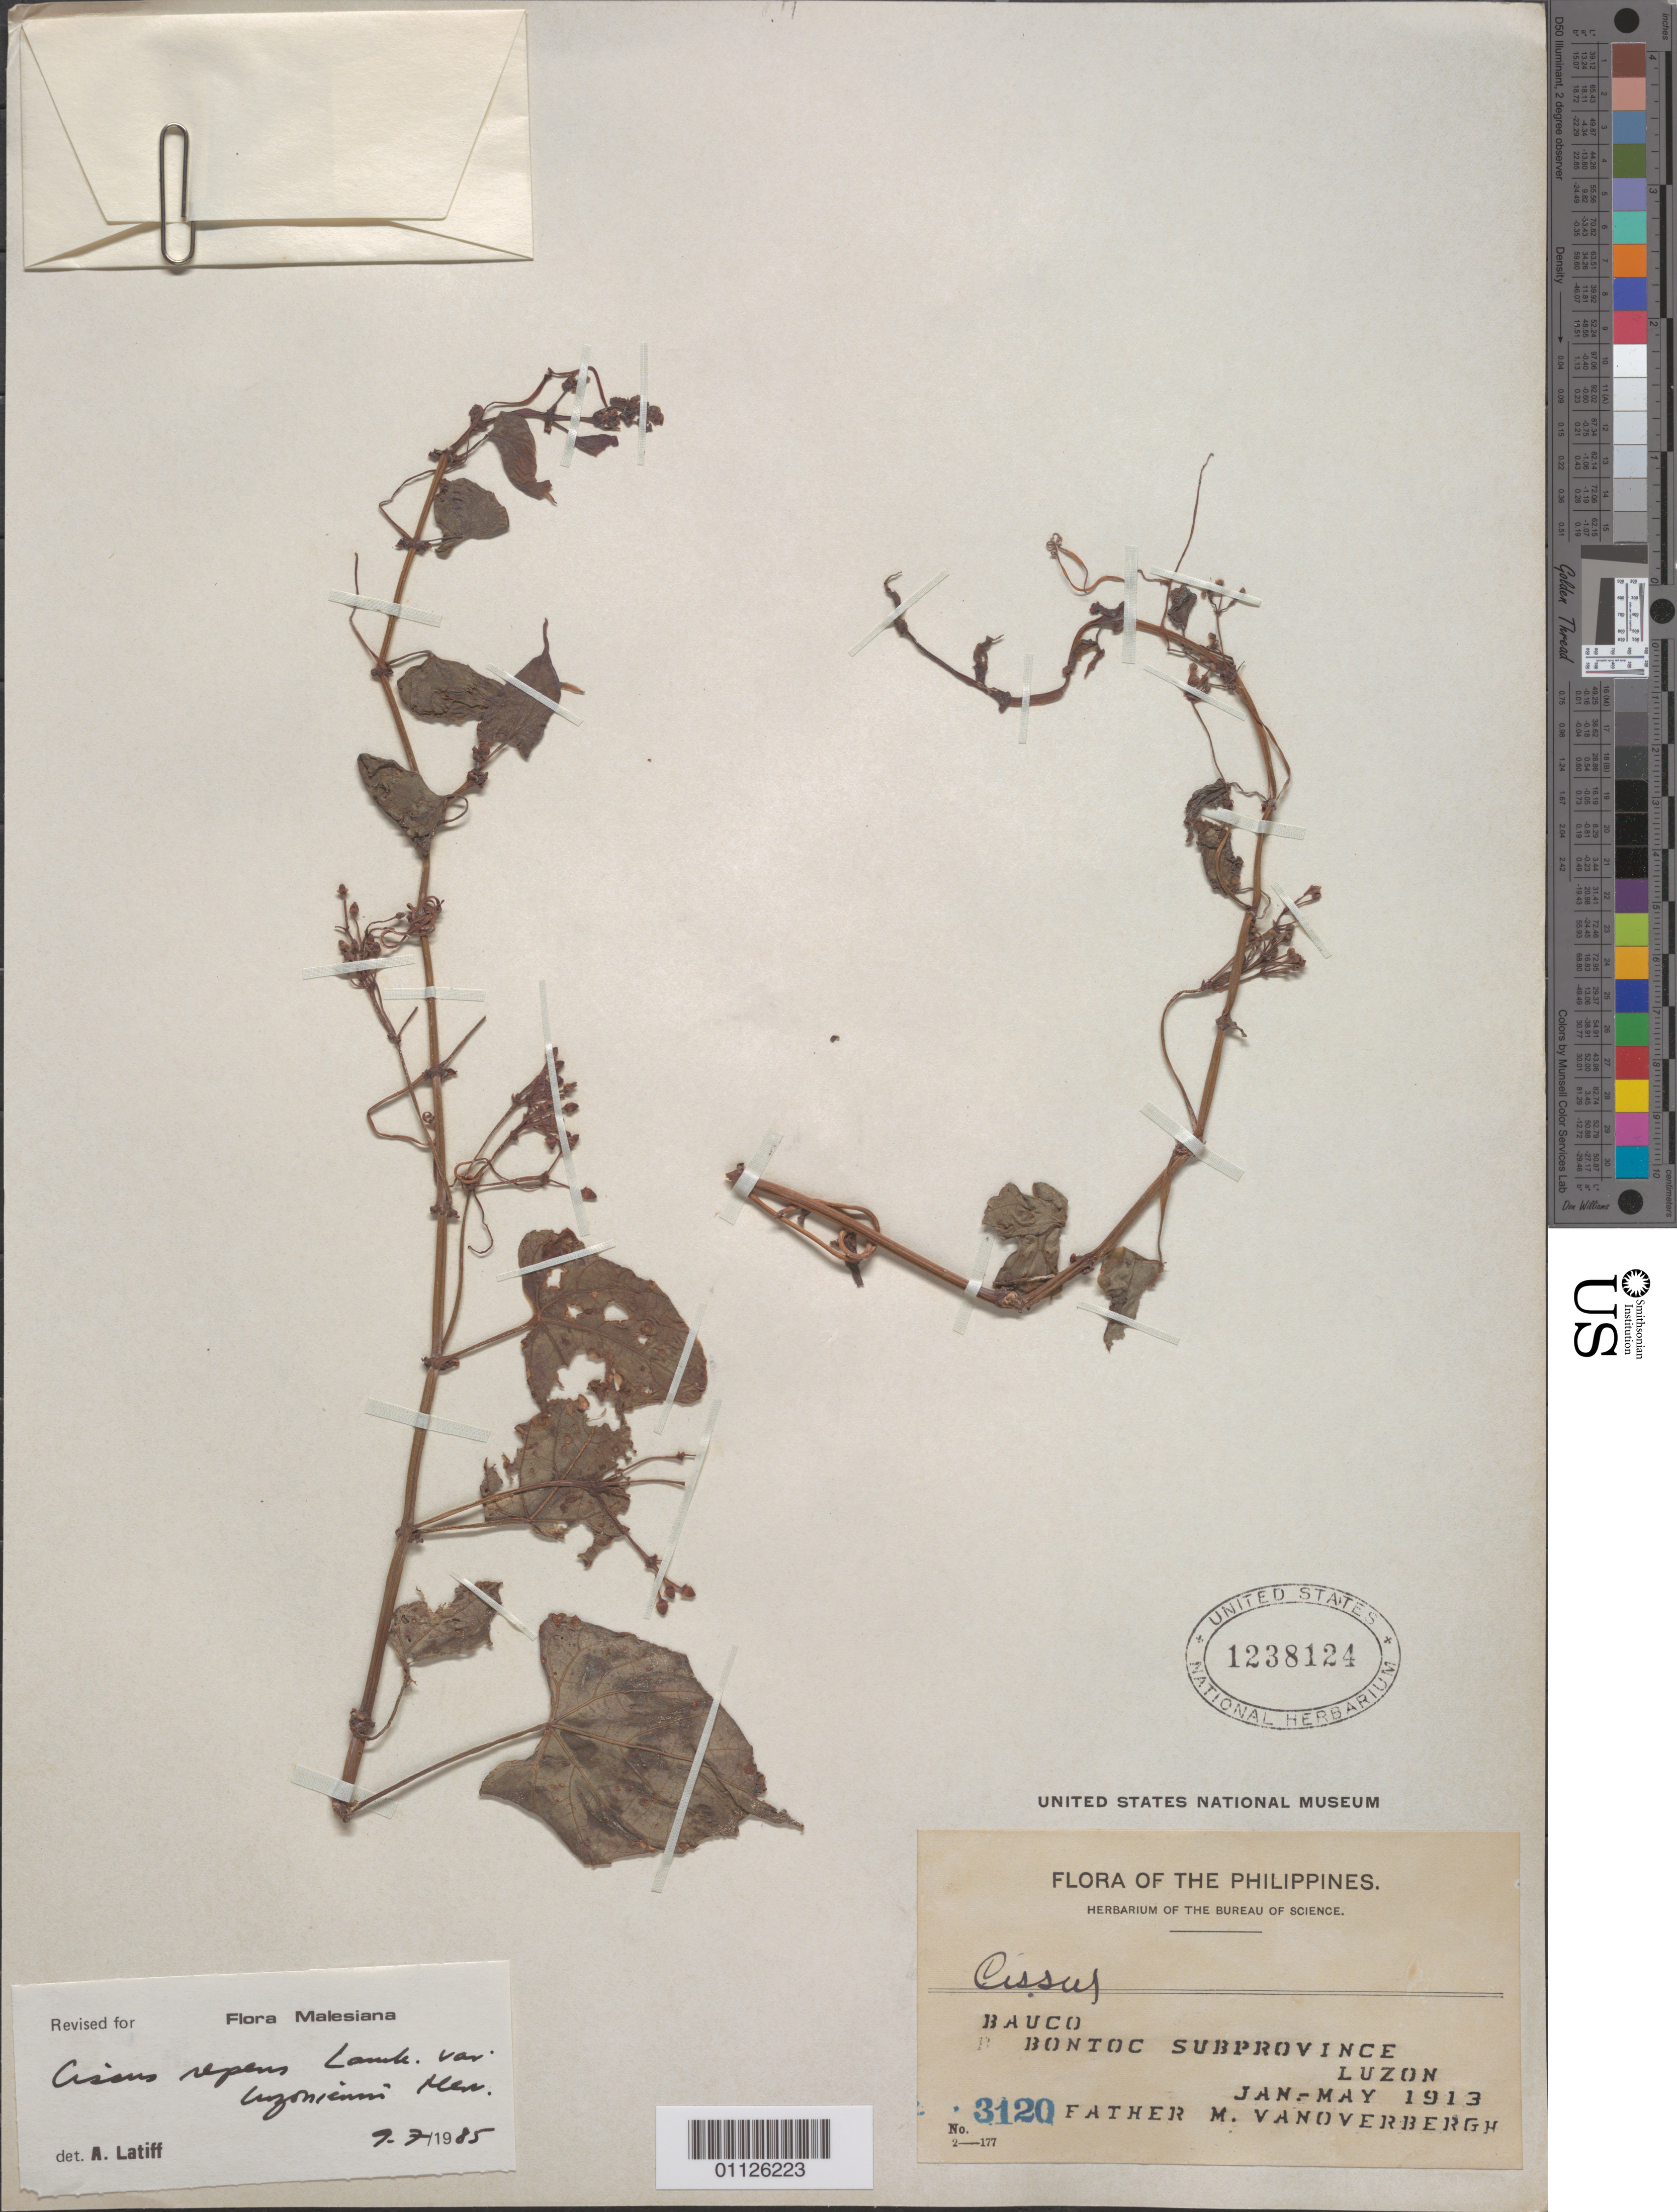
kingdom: Plantae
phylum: Tracheophyta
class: Magnoliopsida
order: Vitales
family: Vitaceae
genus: Cissus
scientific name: Cissus repens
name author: Lam.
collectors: M. Vanoverbergh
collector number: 3120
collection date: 1913-01/1913-05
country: Philippines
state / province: Cordillera (Administrative Region)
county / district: Mountain province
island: Luzon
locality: Luzon.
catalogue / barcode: US 1238124